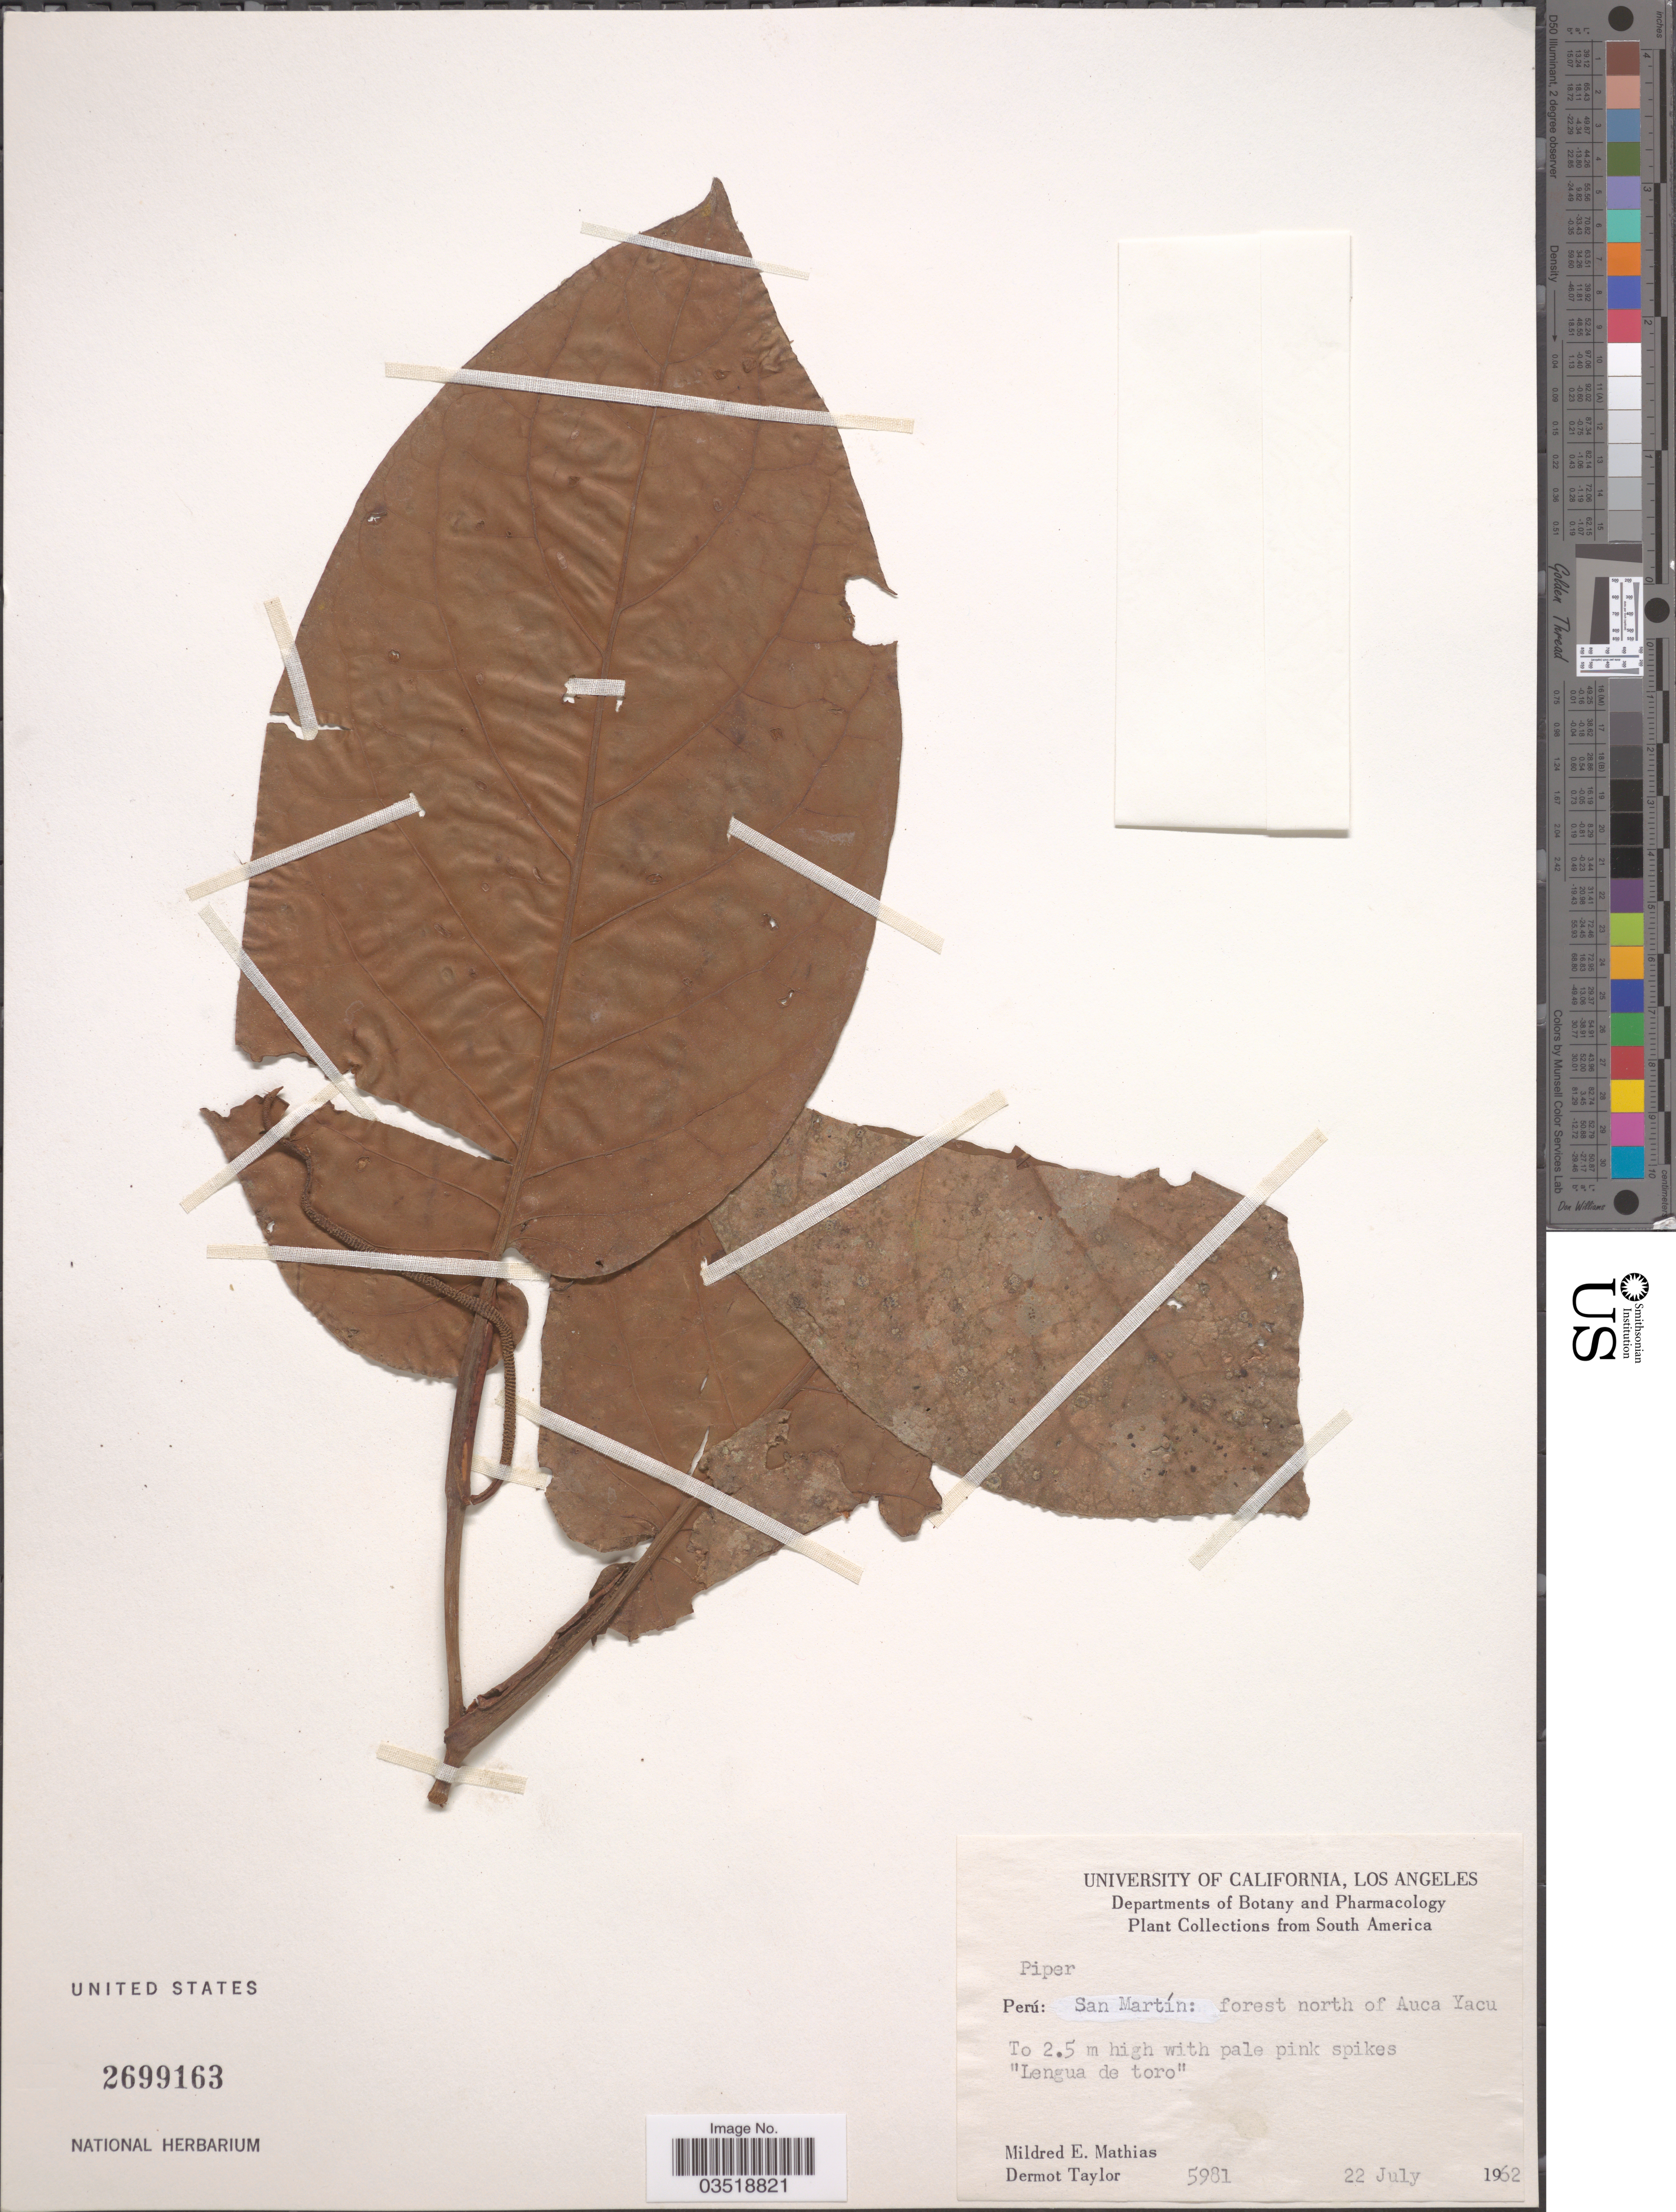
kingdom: Plantae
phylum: Tracheophyta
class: Magnoliopsida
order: Piperales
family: Piperaceae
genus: Piper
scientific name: Piper sp.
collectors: M. E. Mathias & D. Taylor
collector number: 5981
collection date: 1962-07-22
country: Peru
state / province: San Martín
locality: Forest north of Auca Yacu.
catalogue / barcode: US 2699163